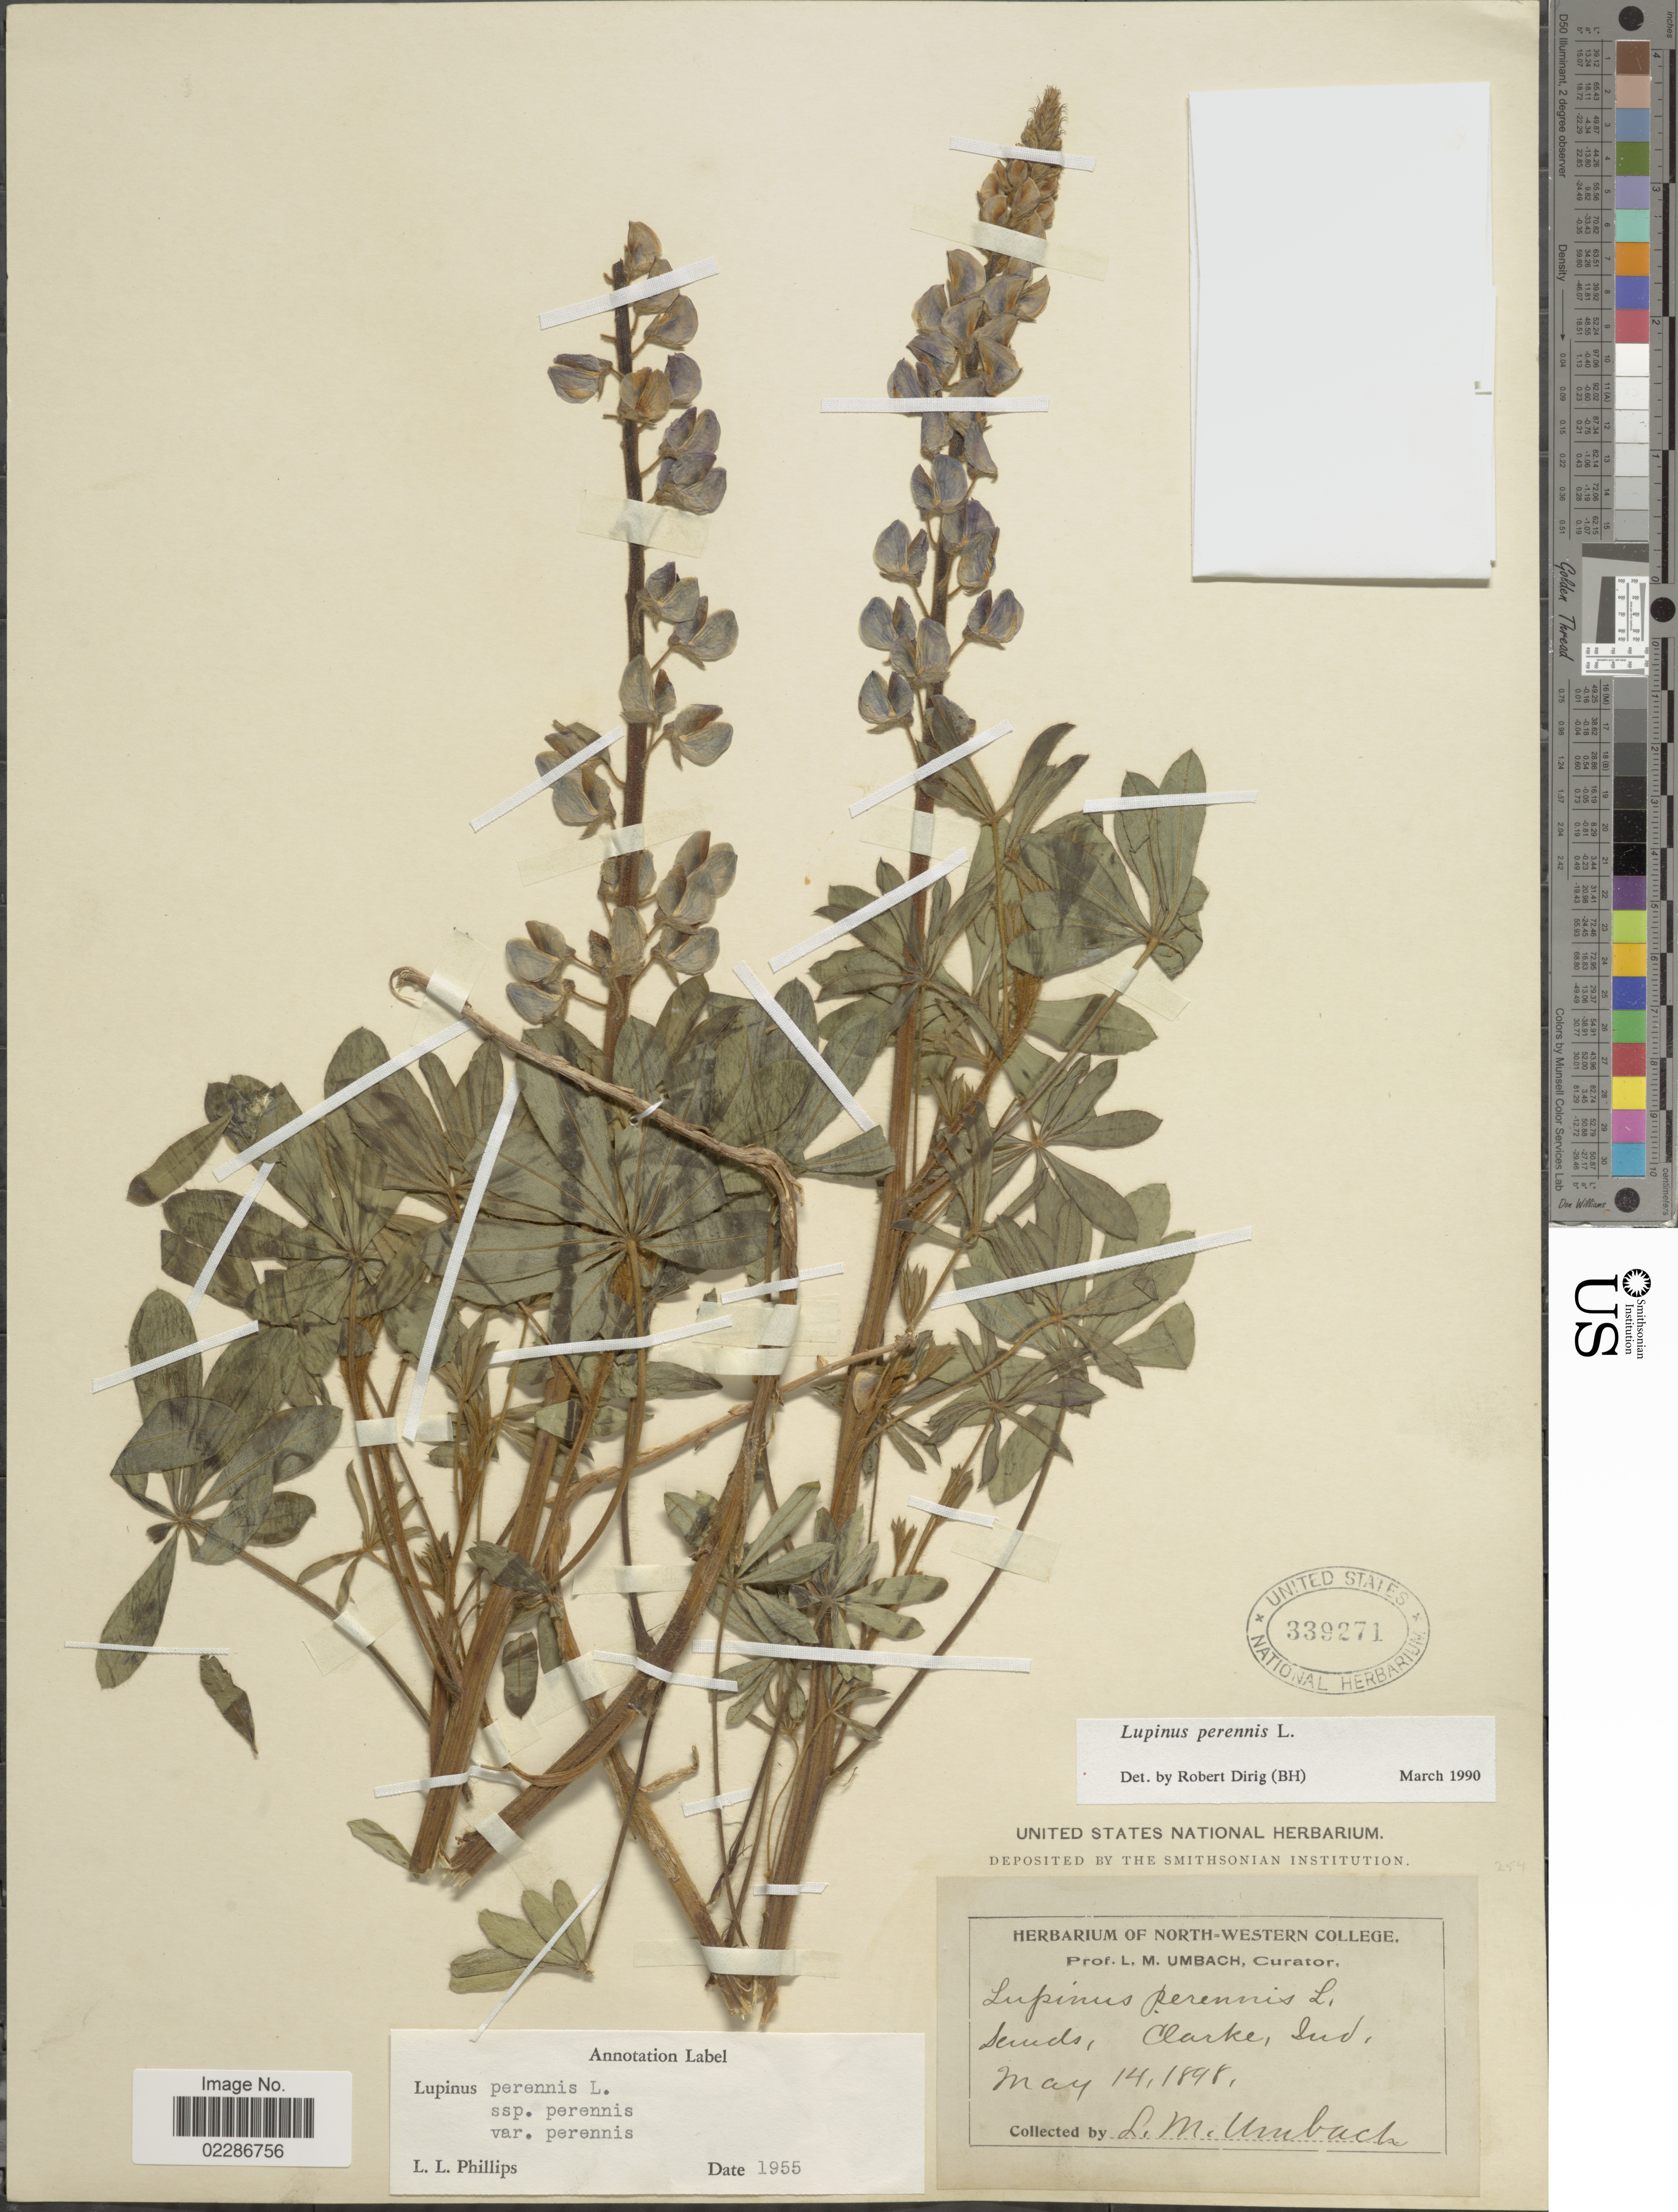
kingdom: Plantae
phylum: Tracheophyta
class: Magnoliopsida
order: Fabales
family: Fabaceae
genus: Lupinus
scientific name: Lupinus perennis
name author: L.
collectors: L. M. Umbach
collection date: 1898-05-14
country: United States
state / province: Indiana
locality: Sands, Clarke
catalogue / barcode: US 339271